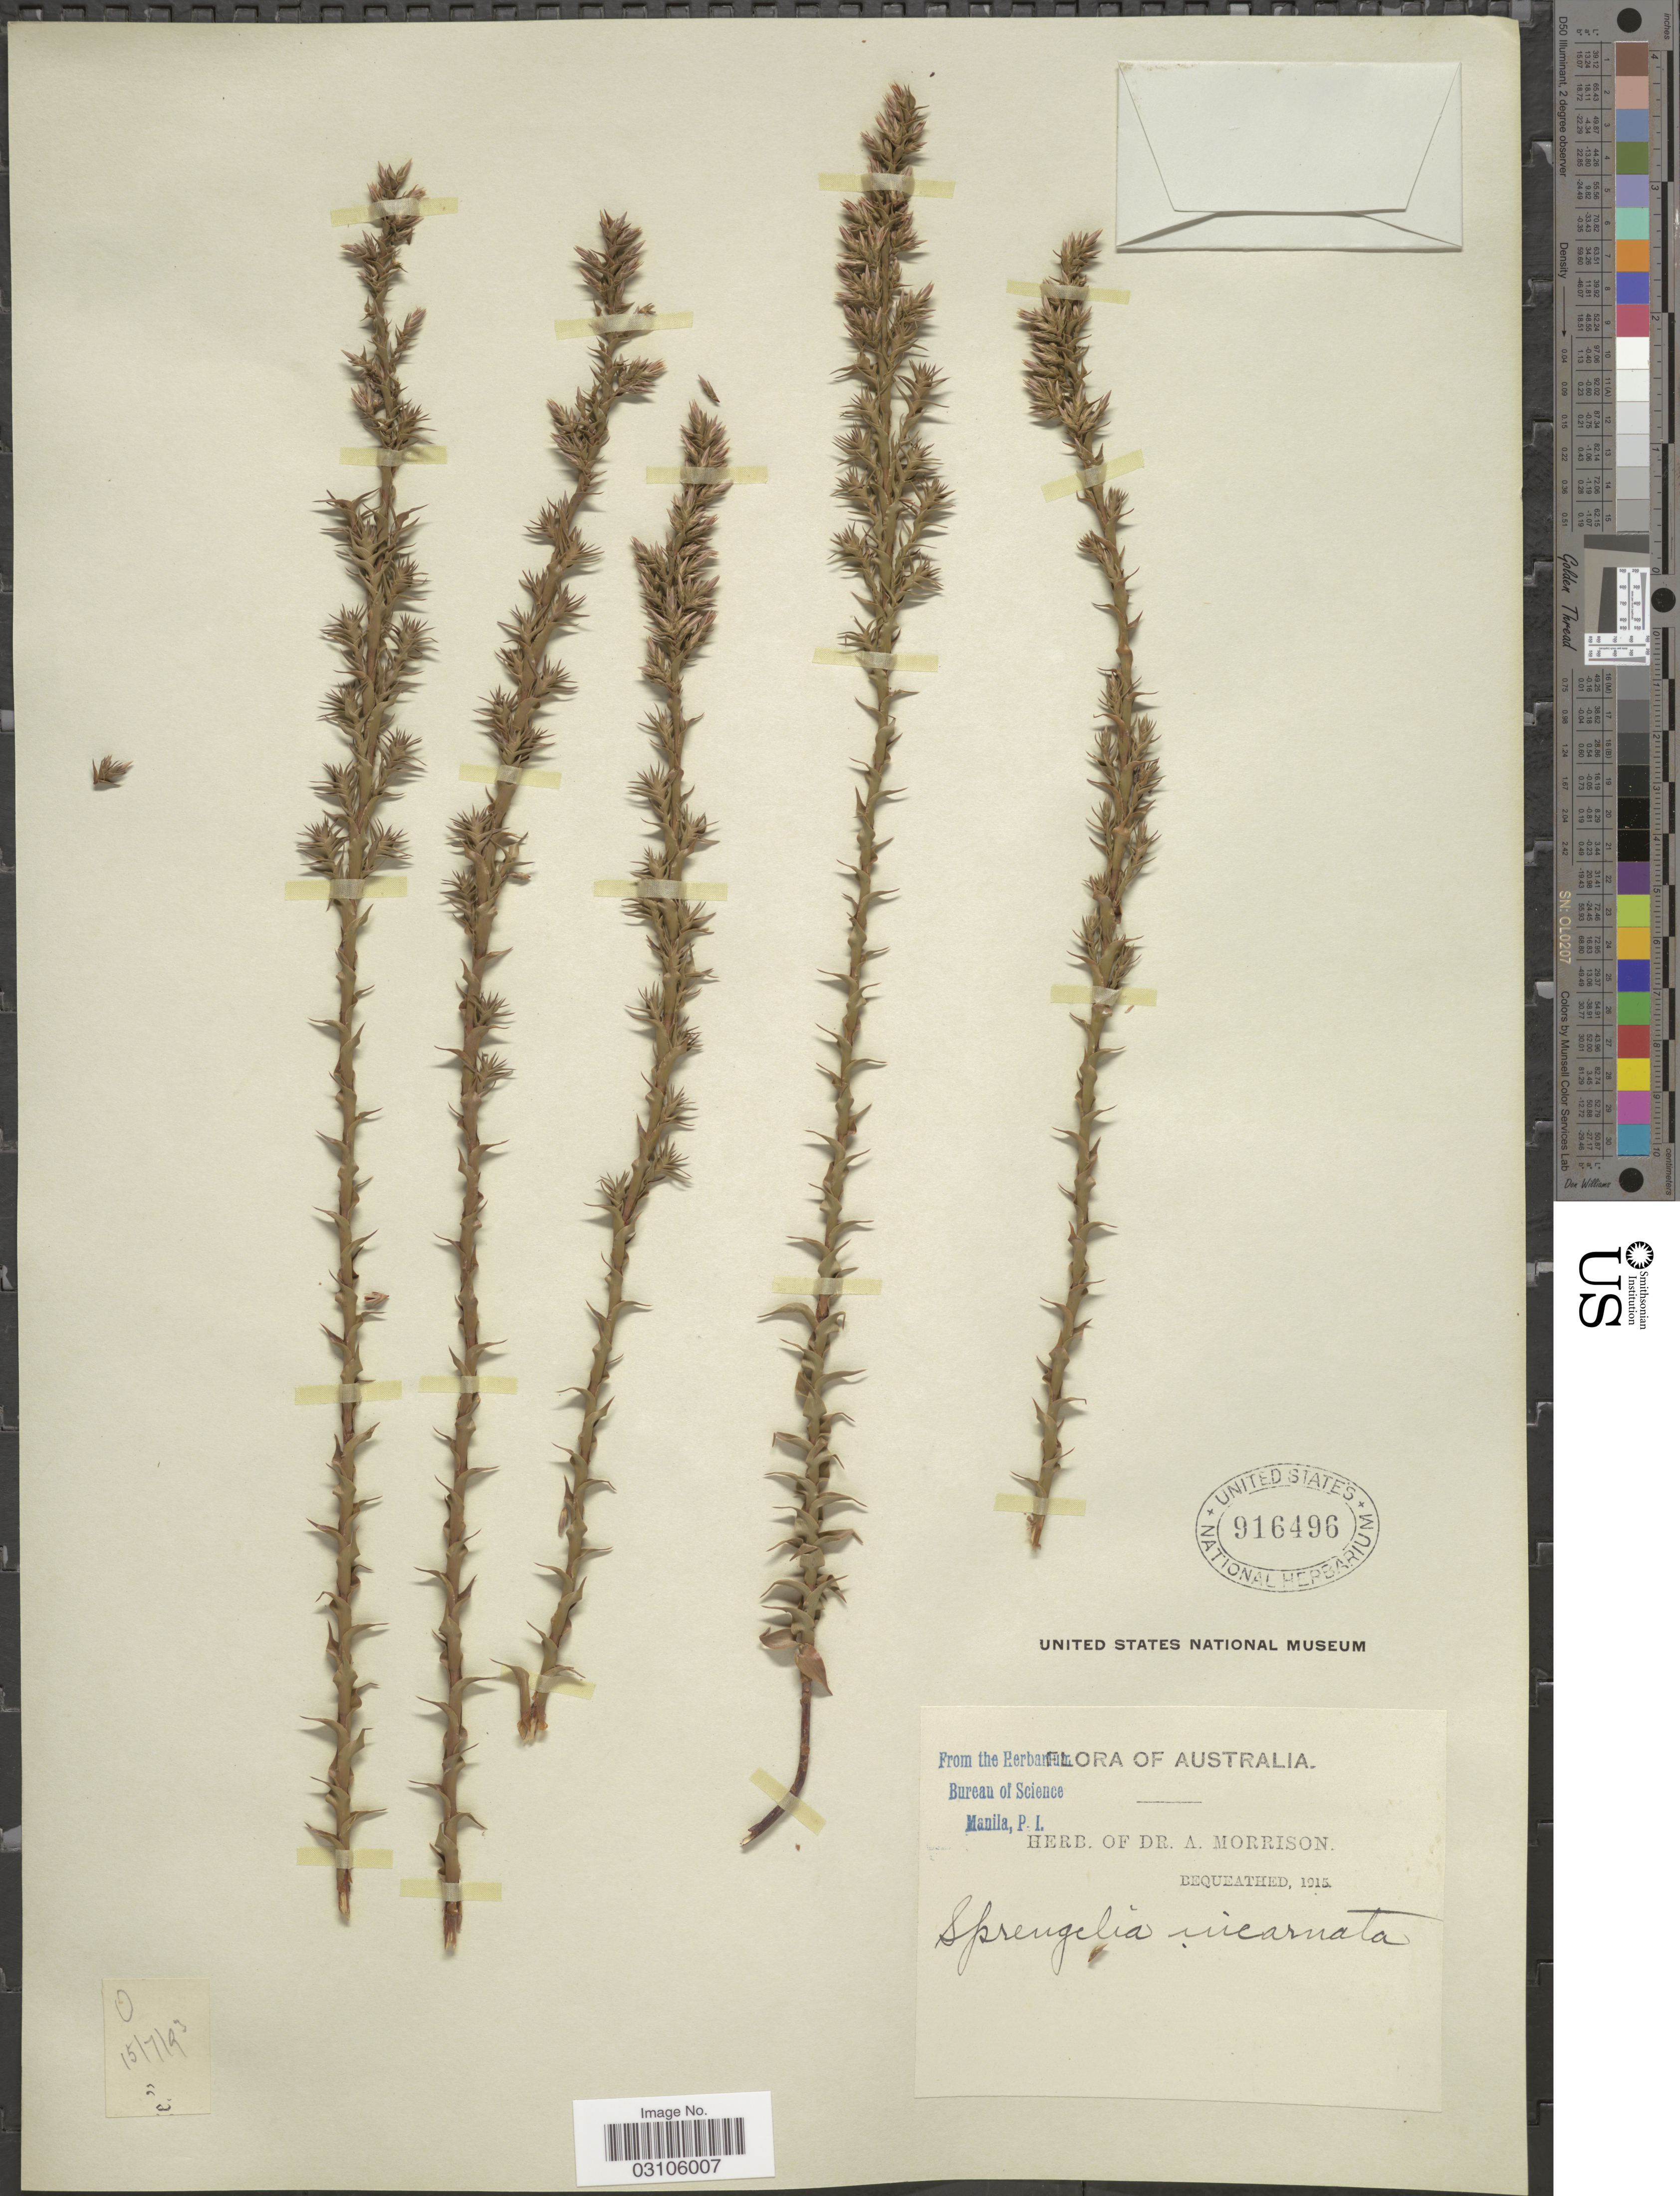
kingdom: Plantae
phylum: Tracheophyta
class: Magnoliopsida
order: Ericales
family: Ericaceae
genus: Sprengelia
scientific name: Sprengelia incarnata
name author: L.S. Sm.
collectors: ex herb. Dr. A. Morrison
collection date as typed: Transcribed d/m/y: 15/7/93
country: Australia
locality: O.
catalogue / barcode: US 916496